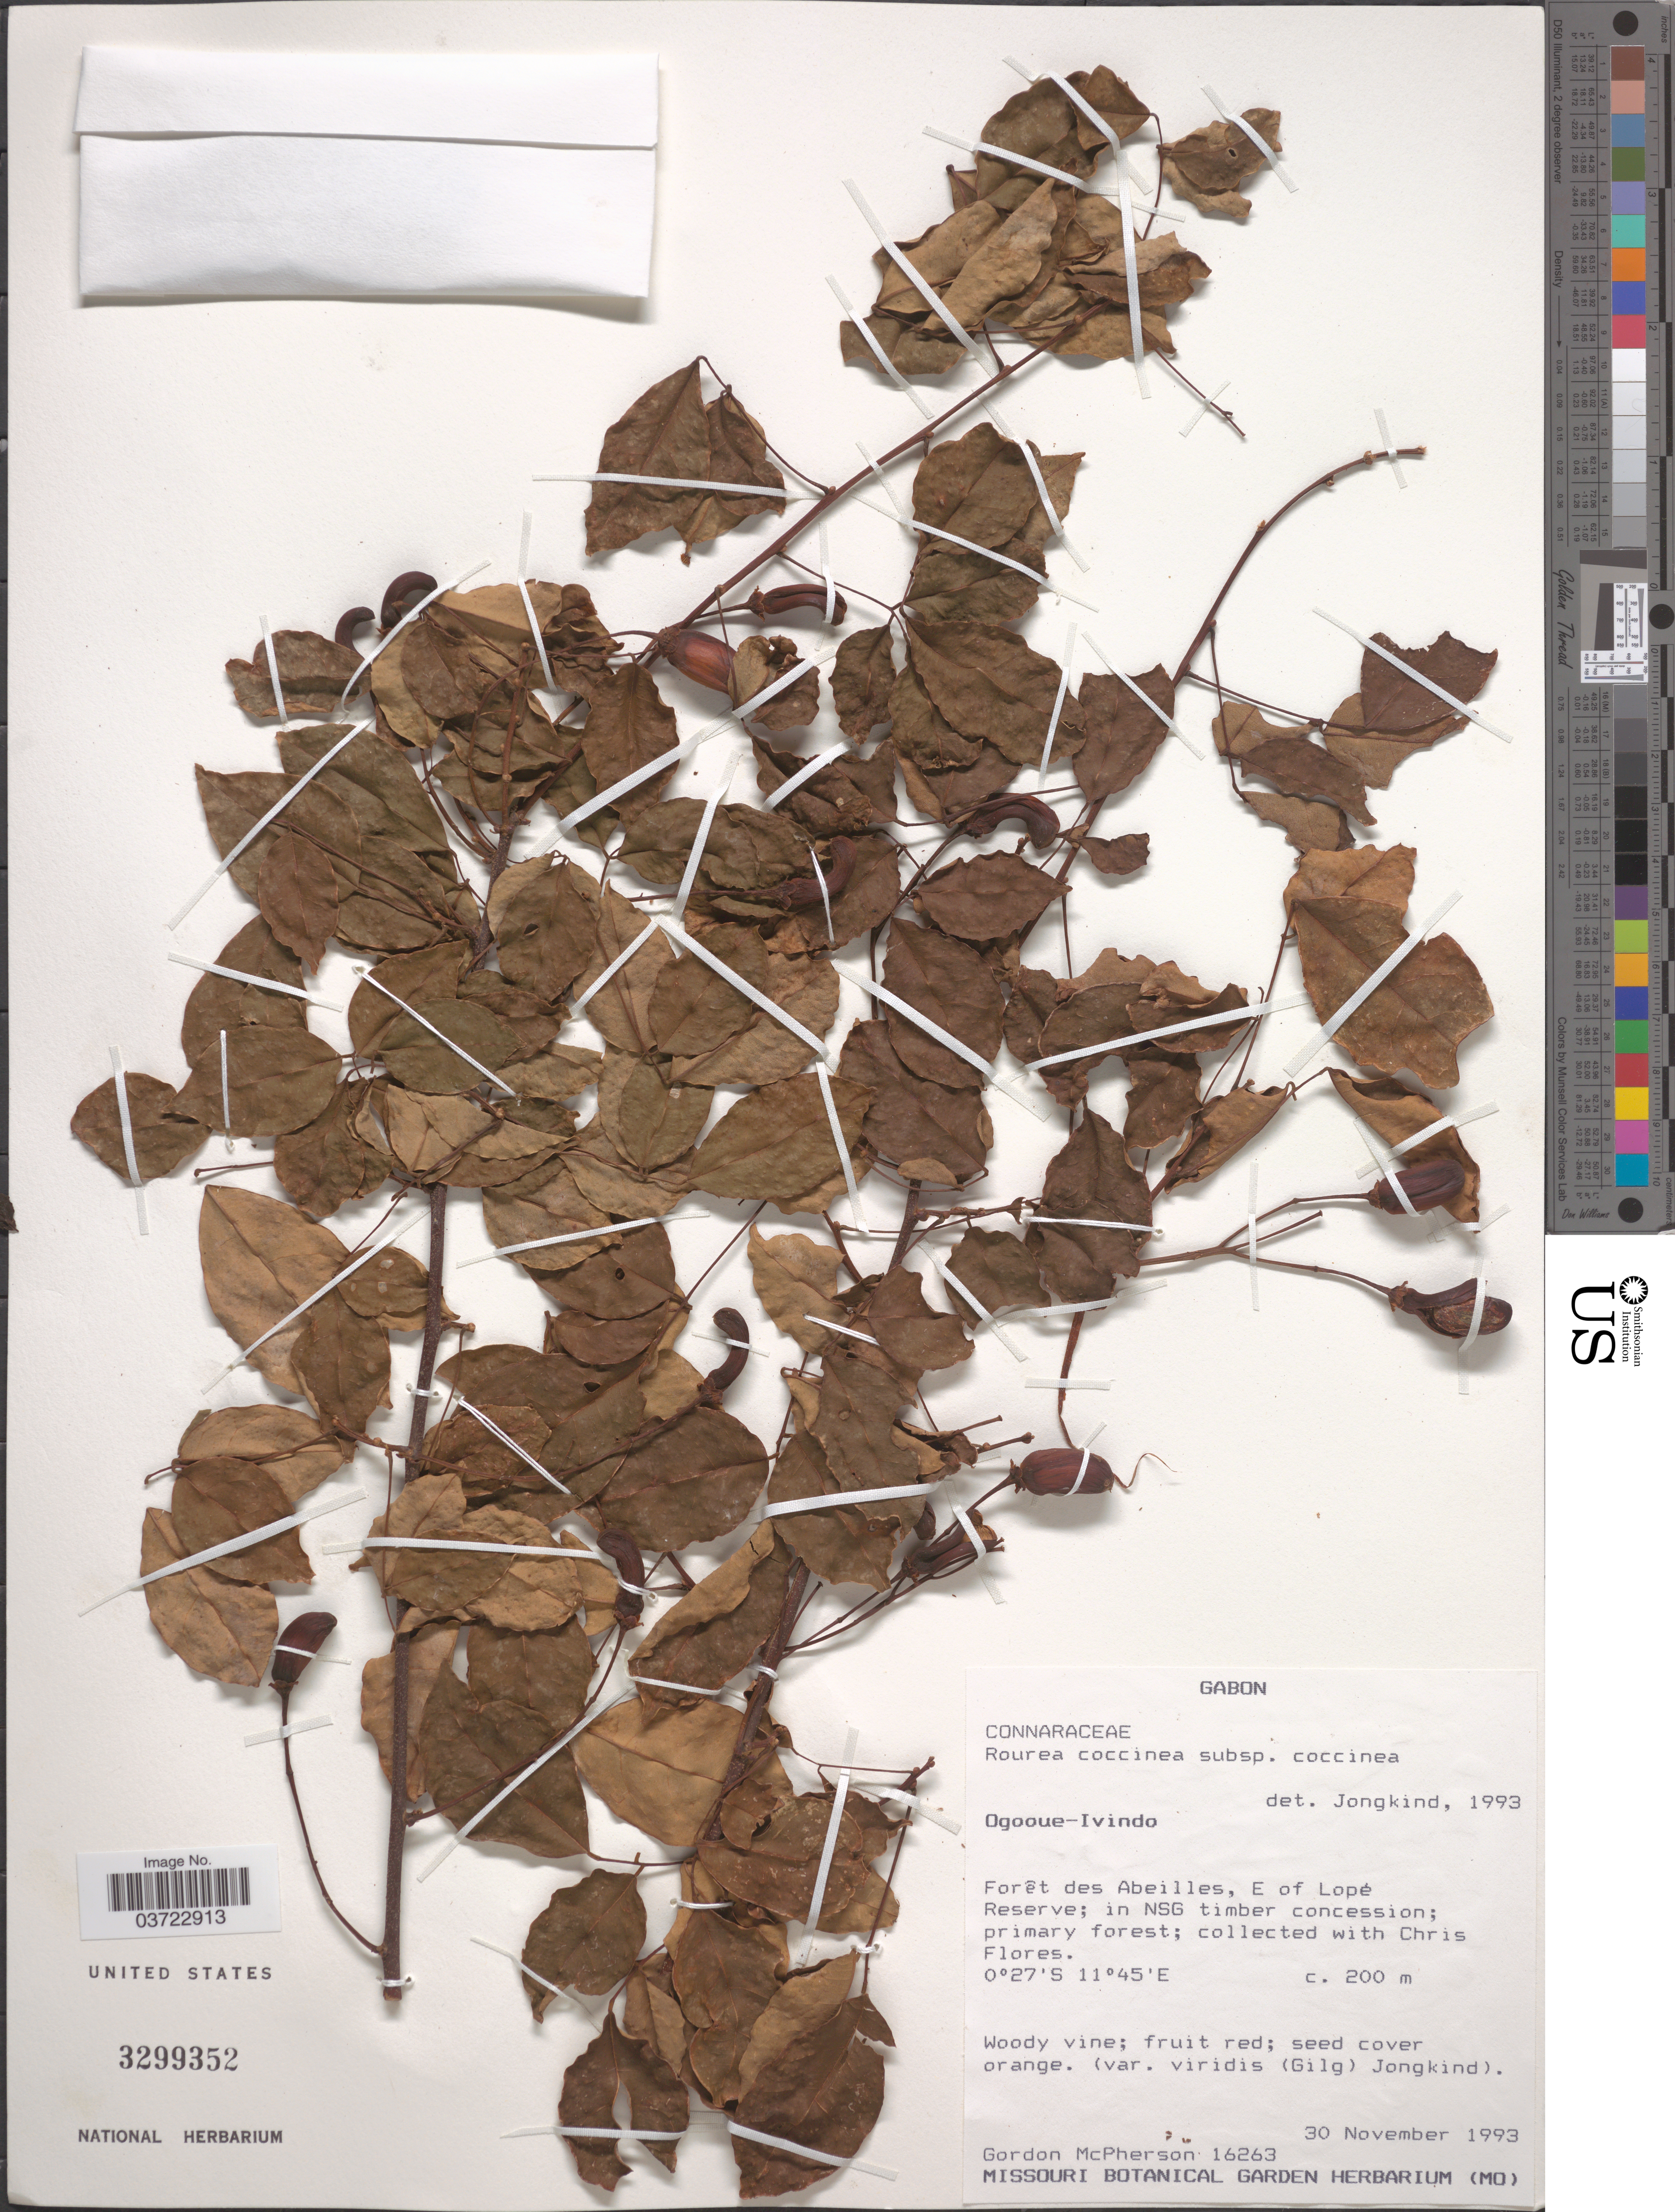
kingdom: Plantae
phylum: Tracheophyta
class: Magnoliopsida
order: Oxalidales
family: Connaraceae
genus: Rourea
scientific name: Rourea coccinea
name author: (Schumach. & Thonn.) Benth.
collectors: G. D. McPherson & C. Flores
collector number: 16263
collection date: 1993-11-30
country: Gabon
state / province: Ogooue-Ivindo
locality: Forêt des Abeilles, E of Lopé Reserve; in NSG timber concession.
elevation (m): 200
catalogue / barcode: US 3299352